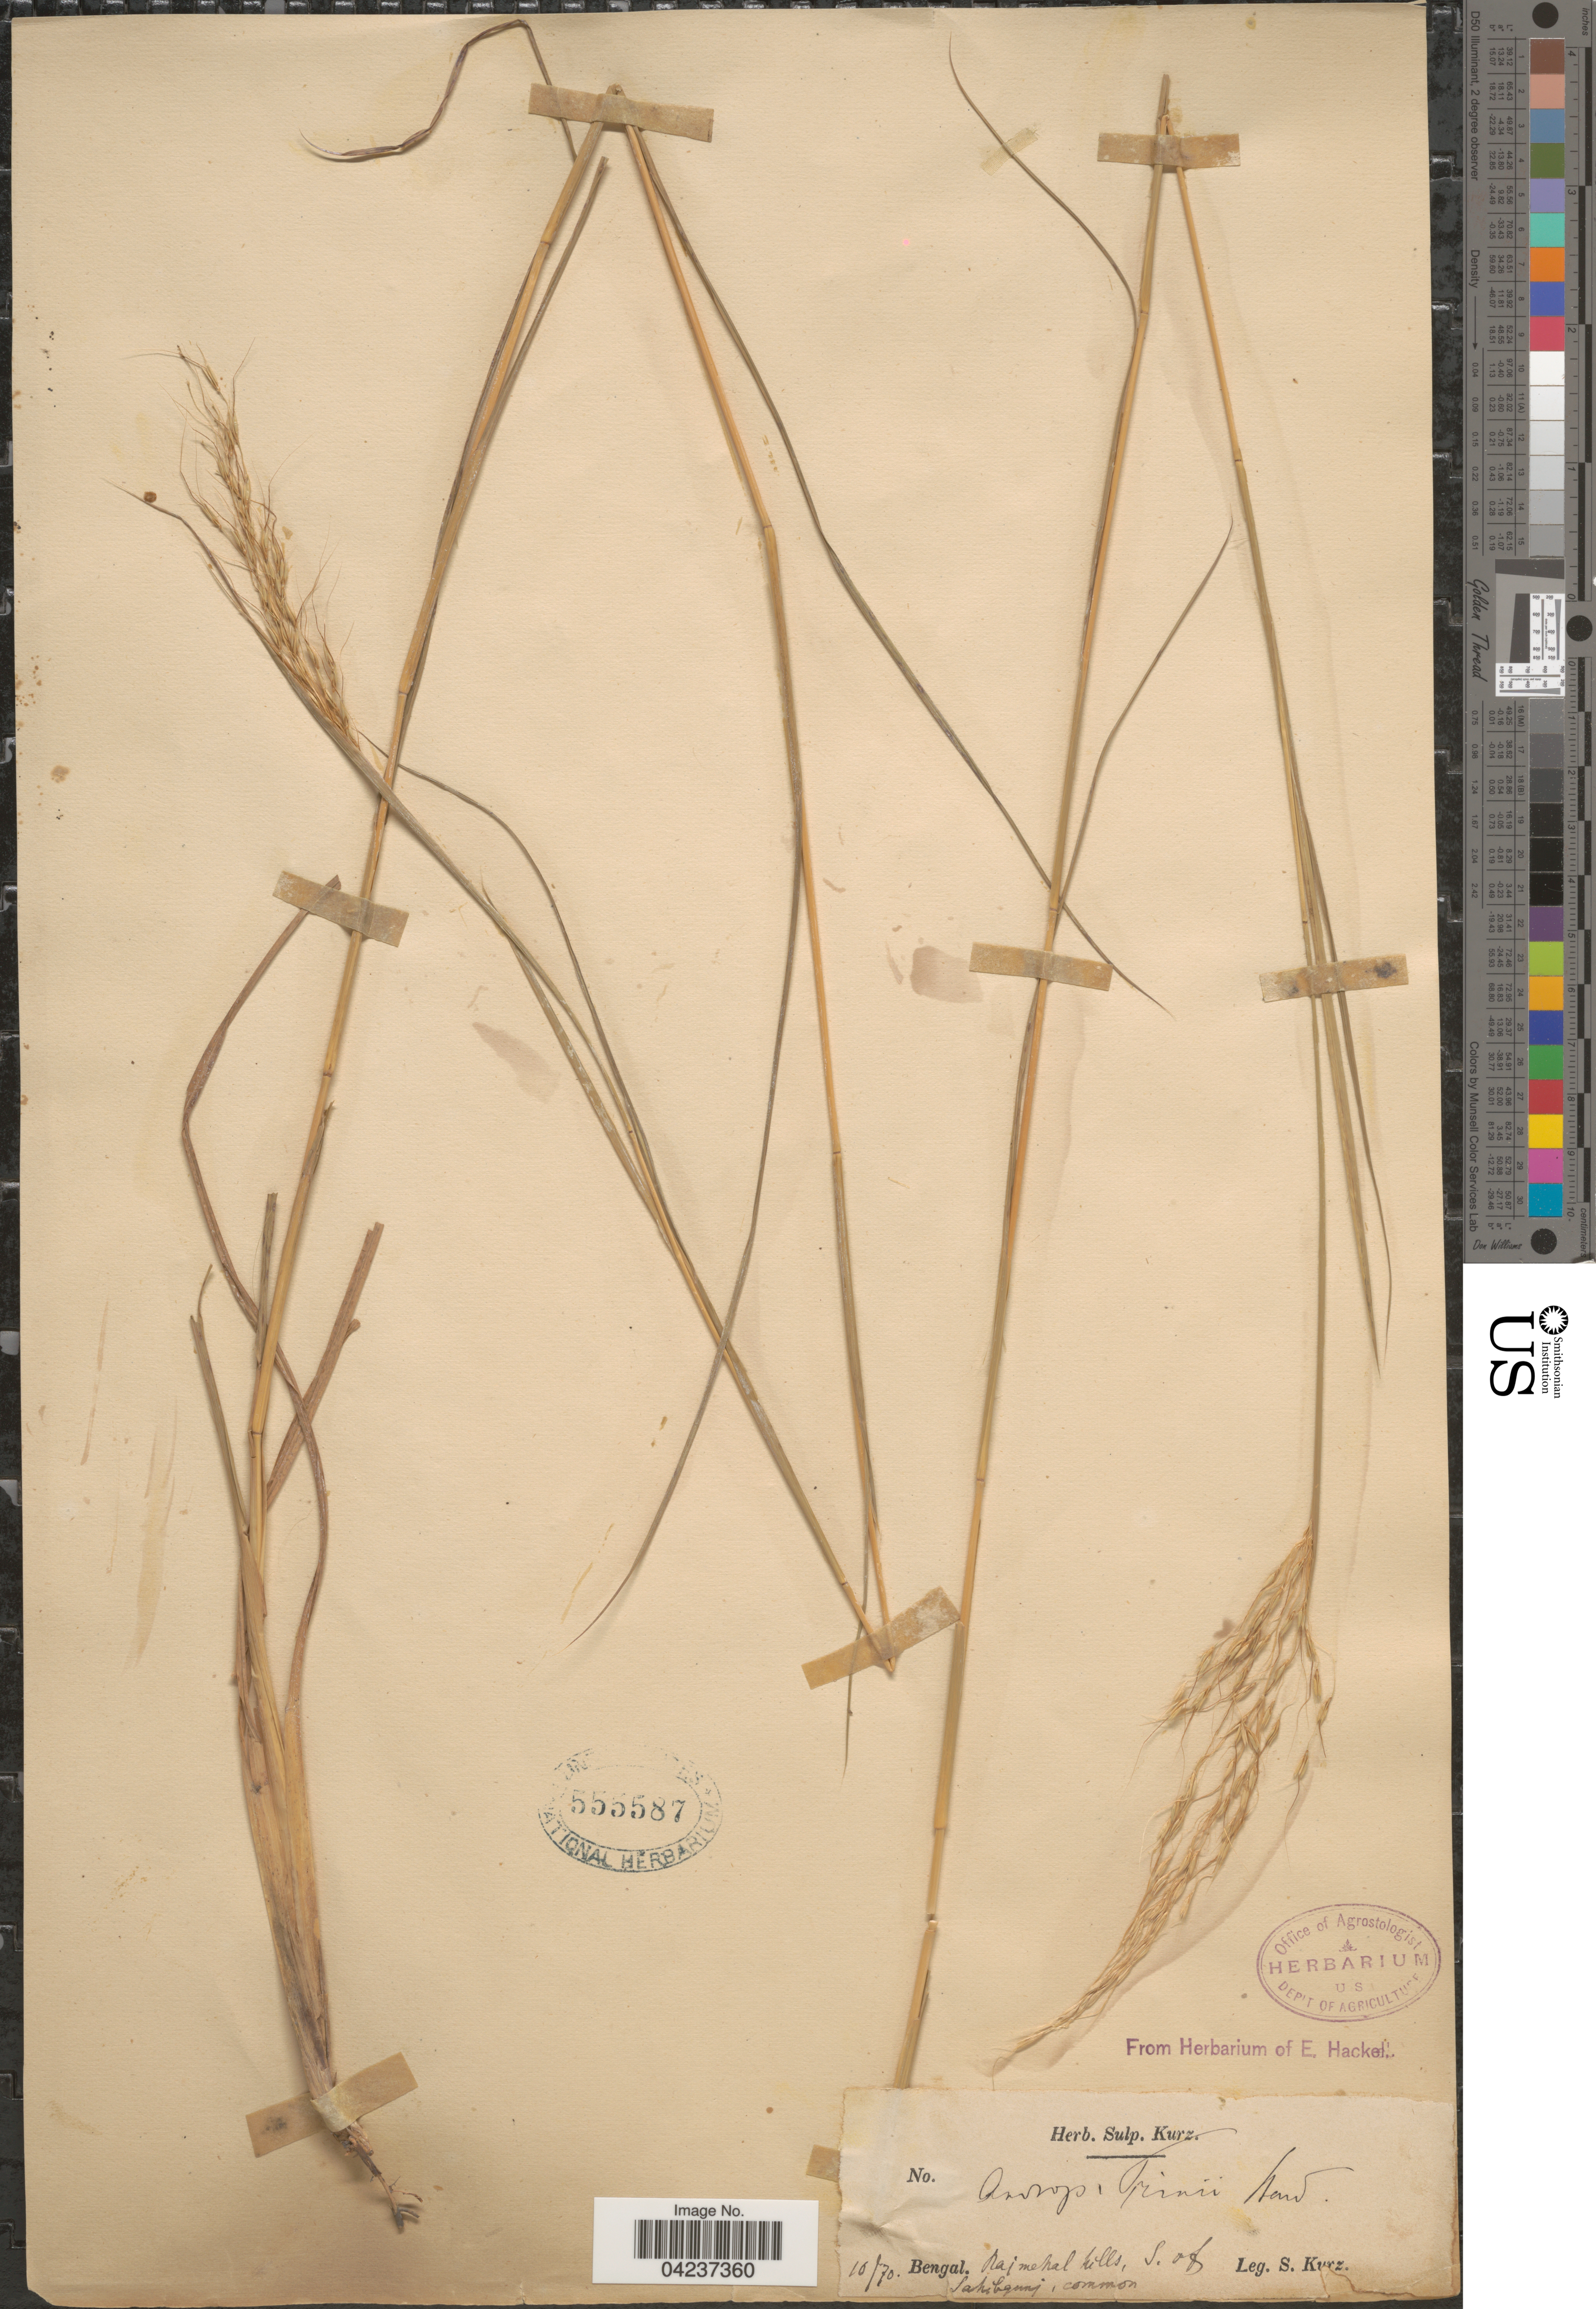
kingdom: Plantae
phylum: Tracheophyta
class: Liliopsida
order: Poales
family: Poaceae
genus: Chrysopogon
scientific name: Chrysopogon nodulibarbis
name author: (Hochst. ex Steud.) Henr.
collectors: S. Kurz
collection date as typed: Transcribed d/m/y: /10/70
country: India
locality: Bengal. Rajmahal Hills, S. of Sahibanni, common.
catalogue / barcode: US 555587